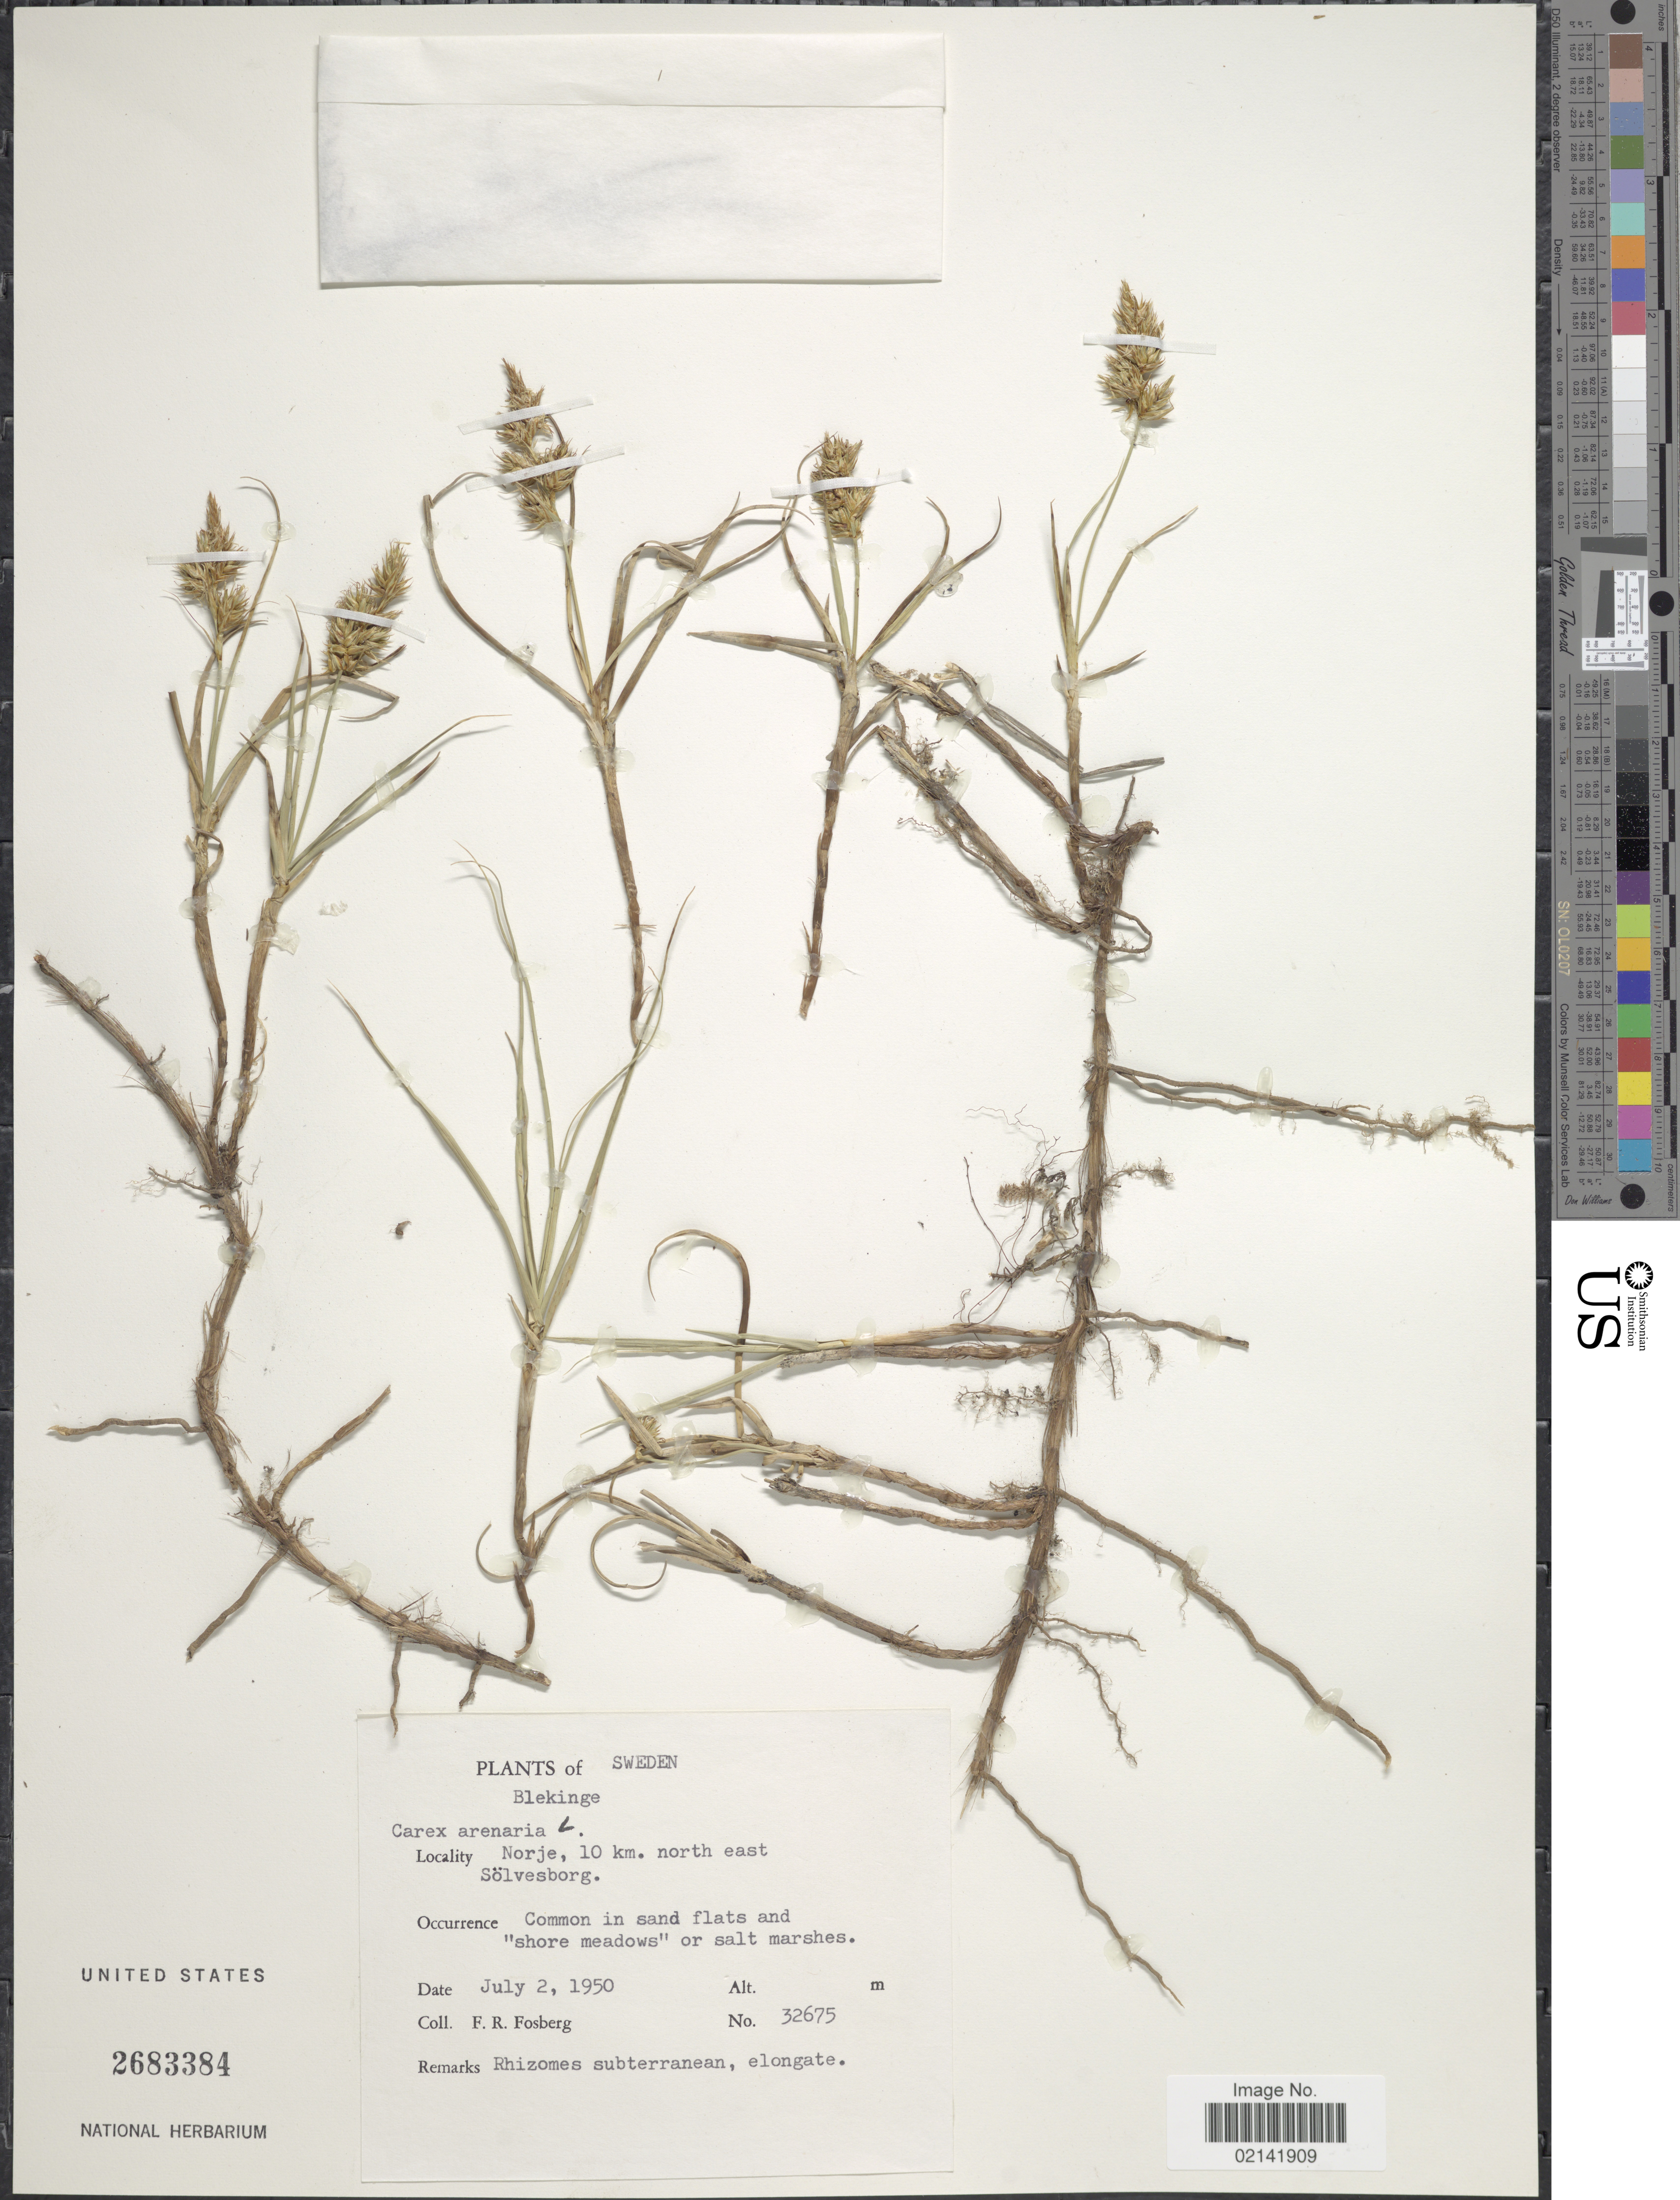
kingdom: Plantae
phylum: Tracheophyta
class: Liliopsida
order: Poales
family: Cyperaceae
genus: Carex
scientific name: Carex arenaria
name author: L.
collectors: F. R. Fosberg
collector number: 32675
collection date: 1950-07-02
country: Sweden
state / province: Blekinge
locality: Norje, 10 km. north east Solvesborg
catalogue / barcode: US 2683384